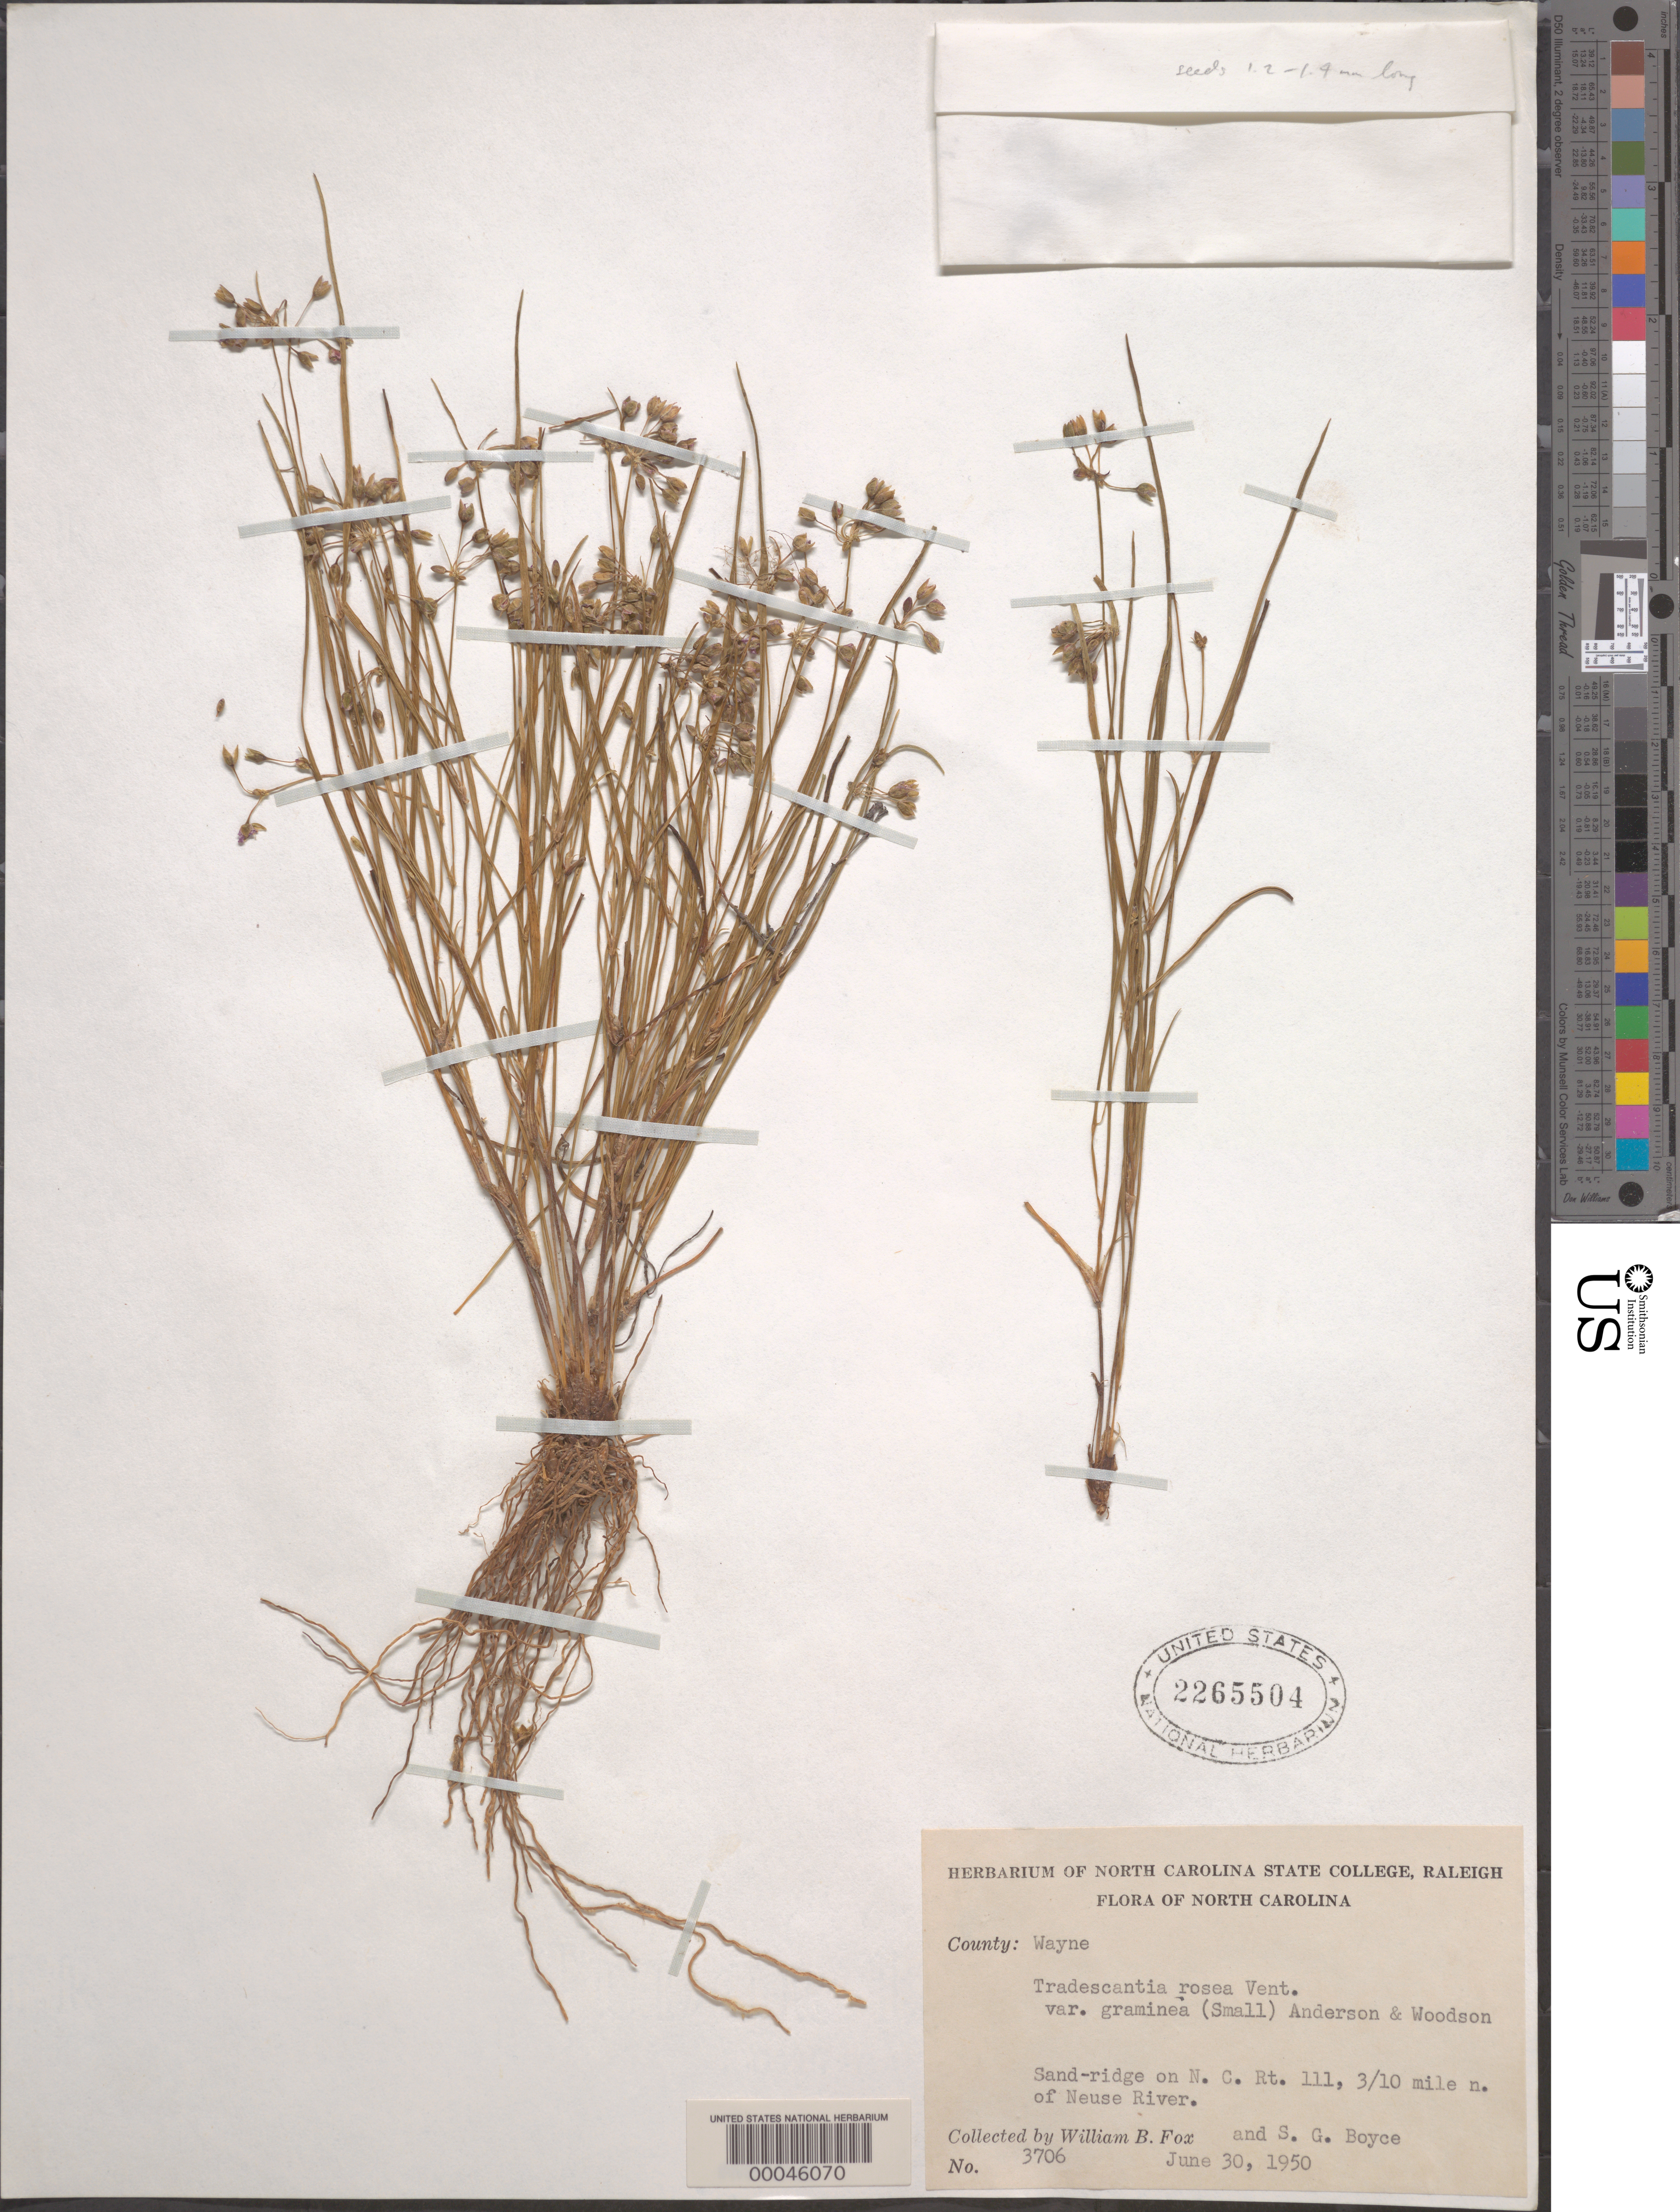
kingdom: Plantae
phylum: Tracheophyta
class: Liliopsida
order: Commelinales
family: Commelinaceae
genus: Cuthbertia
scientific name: Cuthbertia graminea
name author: Small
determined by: Strong, Mark T., (BOT), Smithsonian Institution - National Museum of Natural History (UNITED STATES)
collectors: W. B. Fox & S. Boyce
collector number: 3706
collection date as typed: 30 Jun 1950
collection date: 1950-06-30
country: United States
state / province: North Carolina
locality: N of neuse river on rt. 111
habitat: Sand ridge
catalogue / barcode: US 2265504